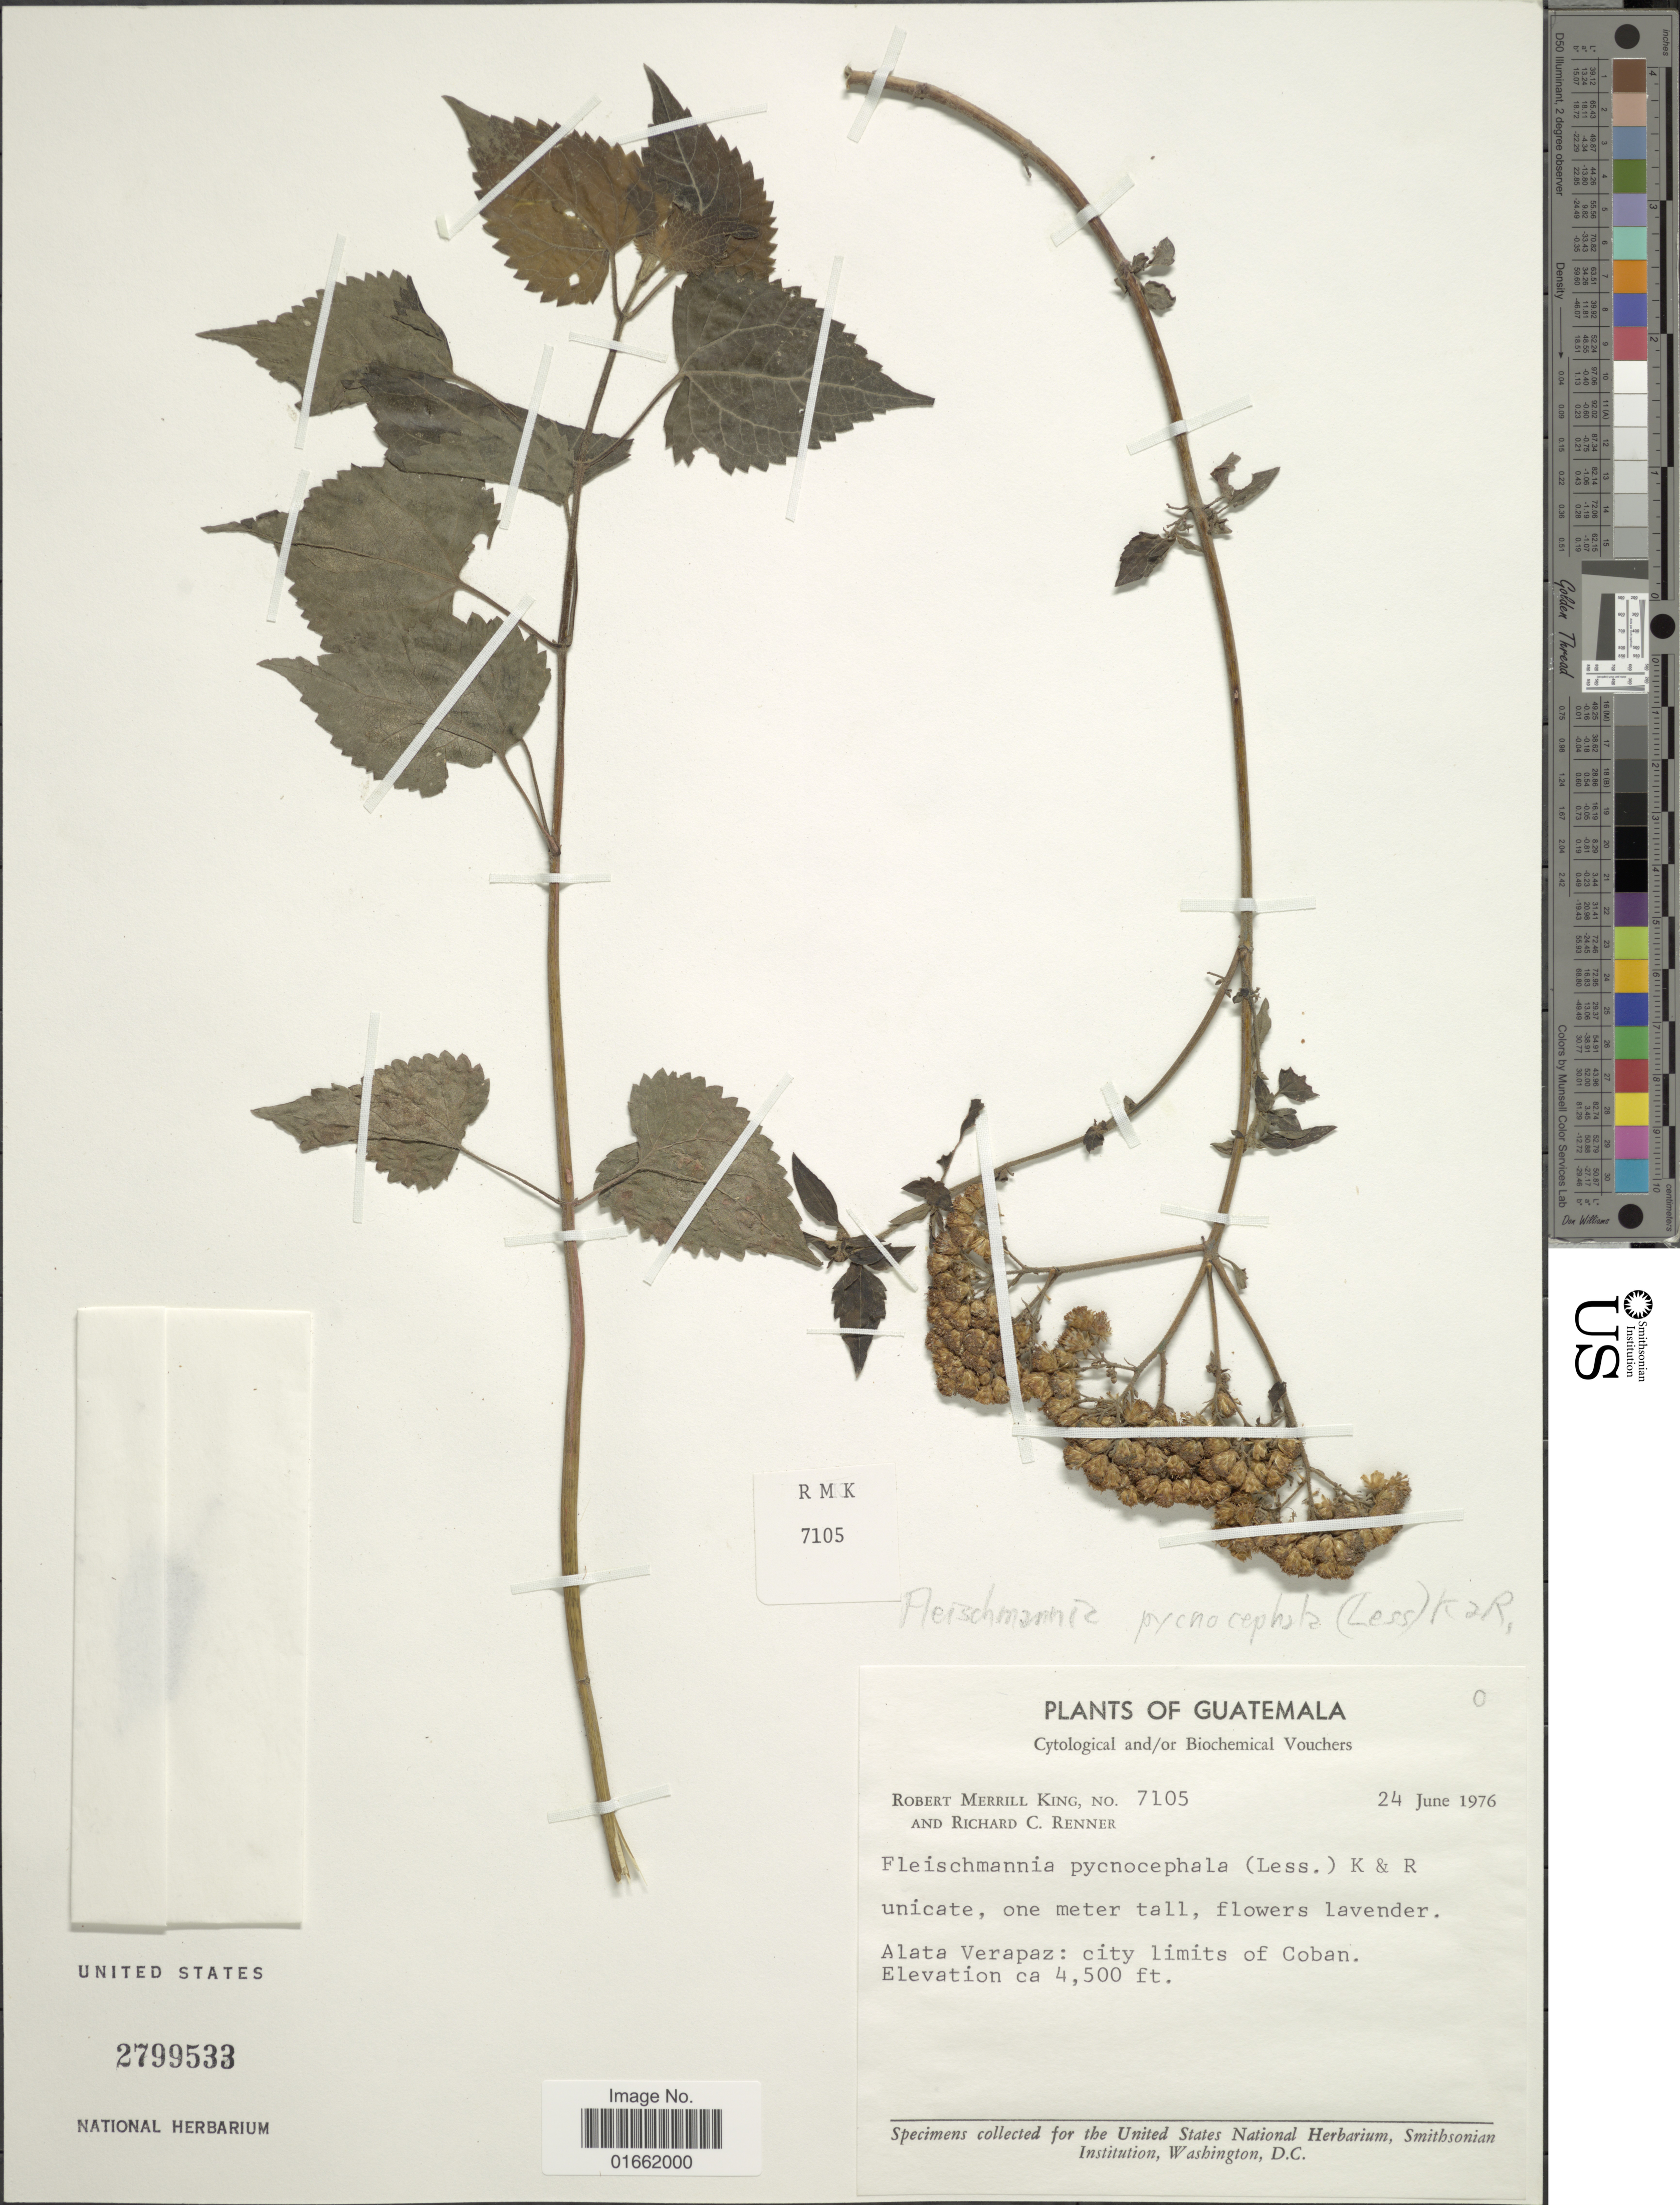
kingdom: Plantae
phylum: Tracheophyta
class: Magnoliopsida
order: Asterales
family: Asteraceae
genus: Fleischmannia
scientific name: Fleischmannia pycnocephala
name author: (Less.) R.M. King & H. Rob.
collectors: R. M. King & R. C. Renner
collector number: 7105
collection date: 1976-06-24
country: Guatemala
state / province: Alta Verapaz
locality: Alata Verapaz: city limits of Coban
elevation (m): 1372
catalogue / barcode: US 2799533